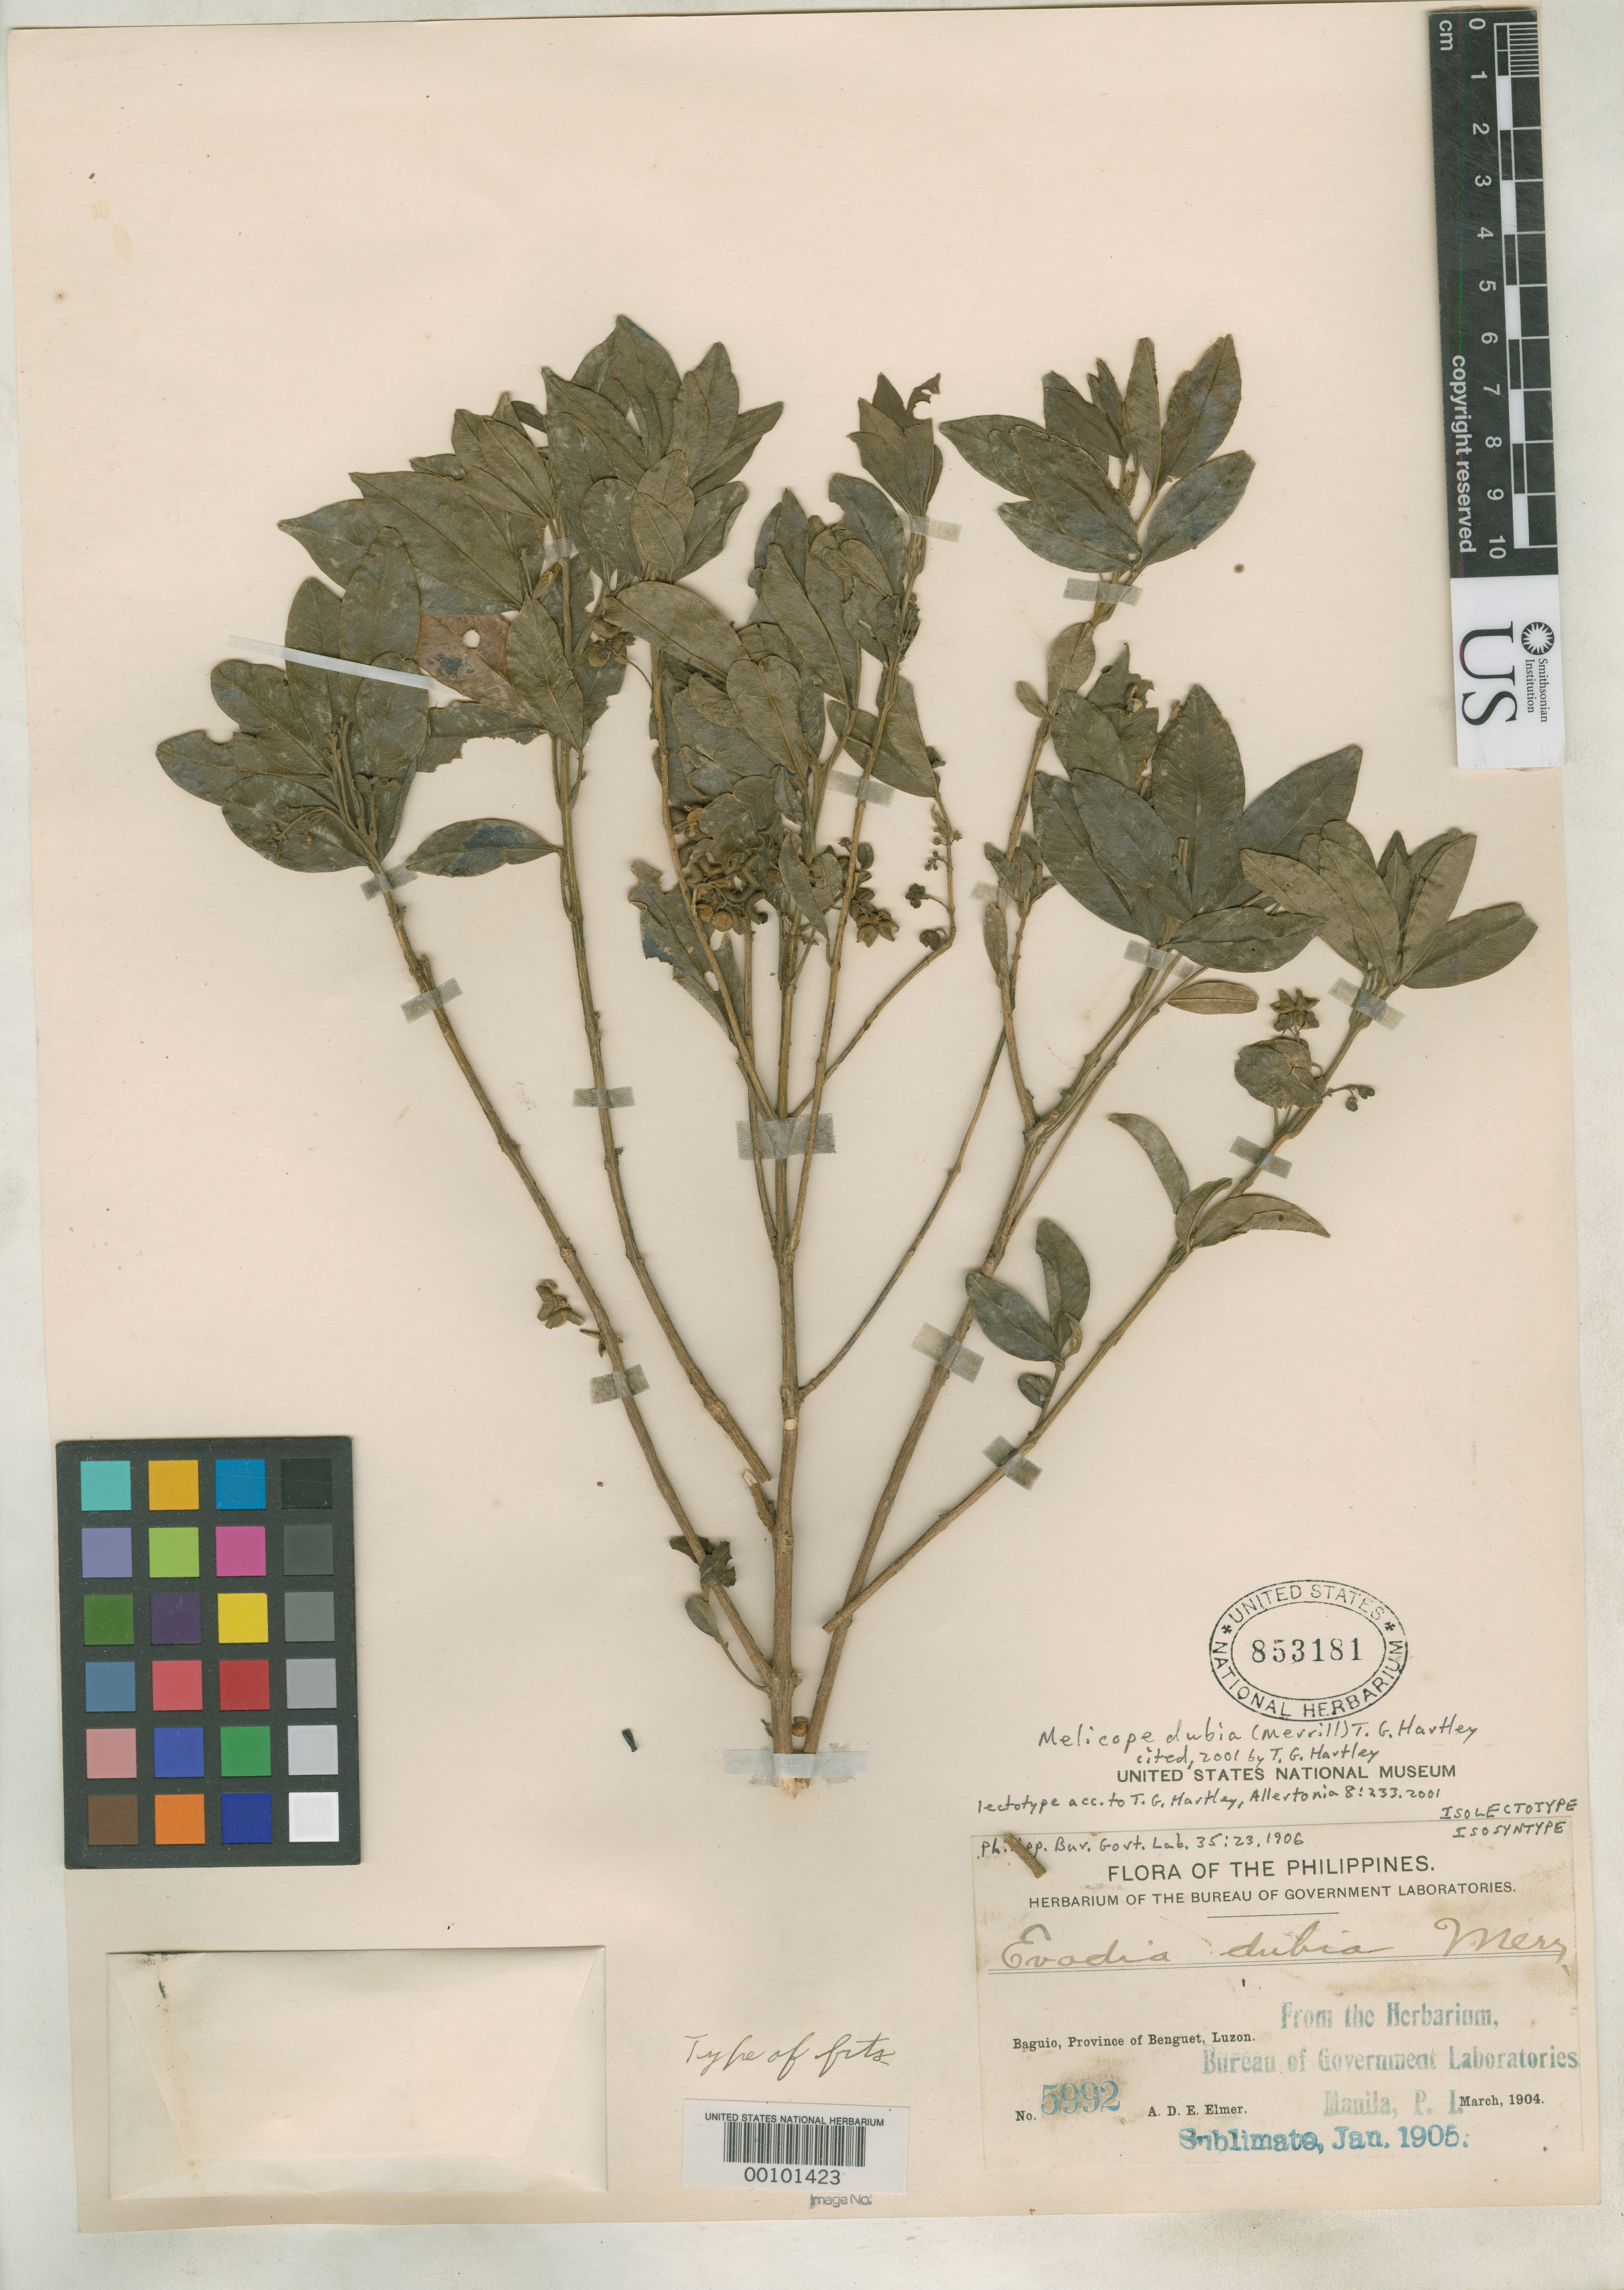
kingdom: Plantae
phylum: Tracheophyta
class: Magnoliopsida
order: Sapindales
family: Rutaceae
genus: Euodia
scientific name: Euodia dubia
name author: Merr.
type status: Isolectotype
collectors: A. D. E. Elmer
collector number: Bur. Sci. 5992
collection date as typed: Mar 1904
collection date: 1904-03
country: Philippines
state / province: Cordillera (Administrative Region)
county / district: Benguet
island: Luzon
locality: Baguio.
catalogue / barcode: US 853181